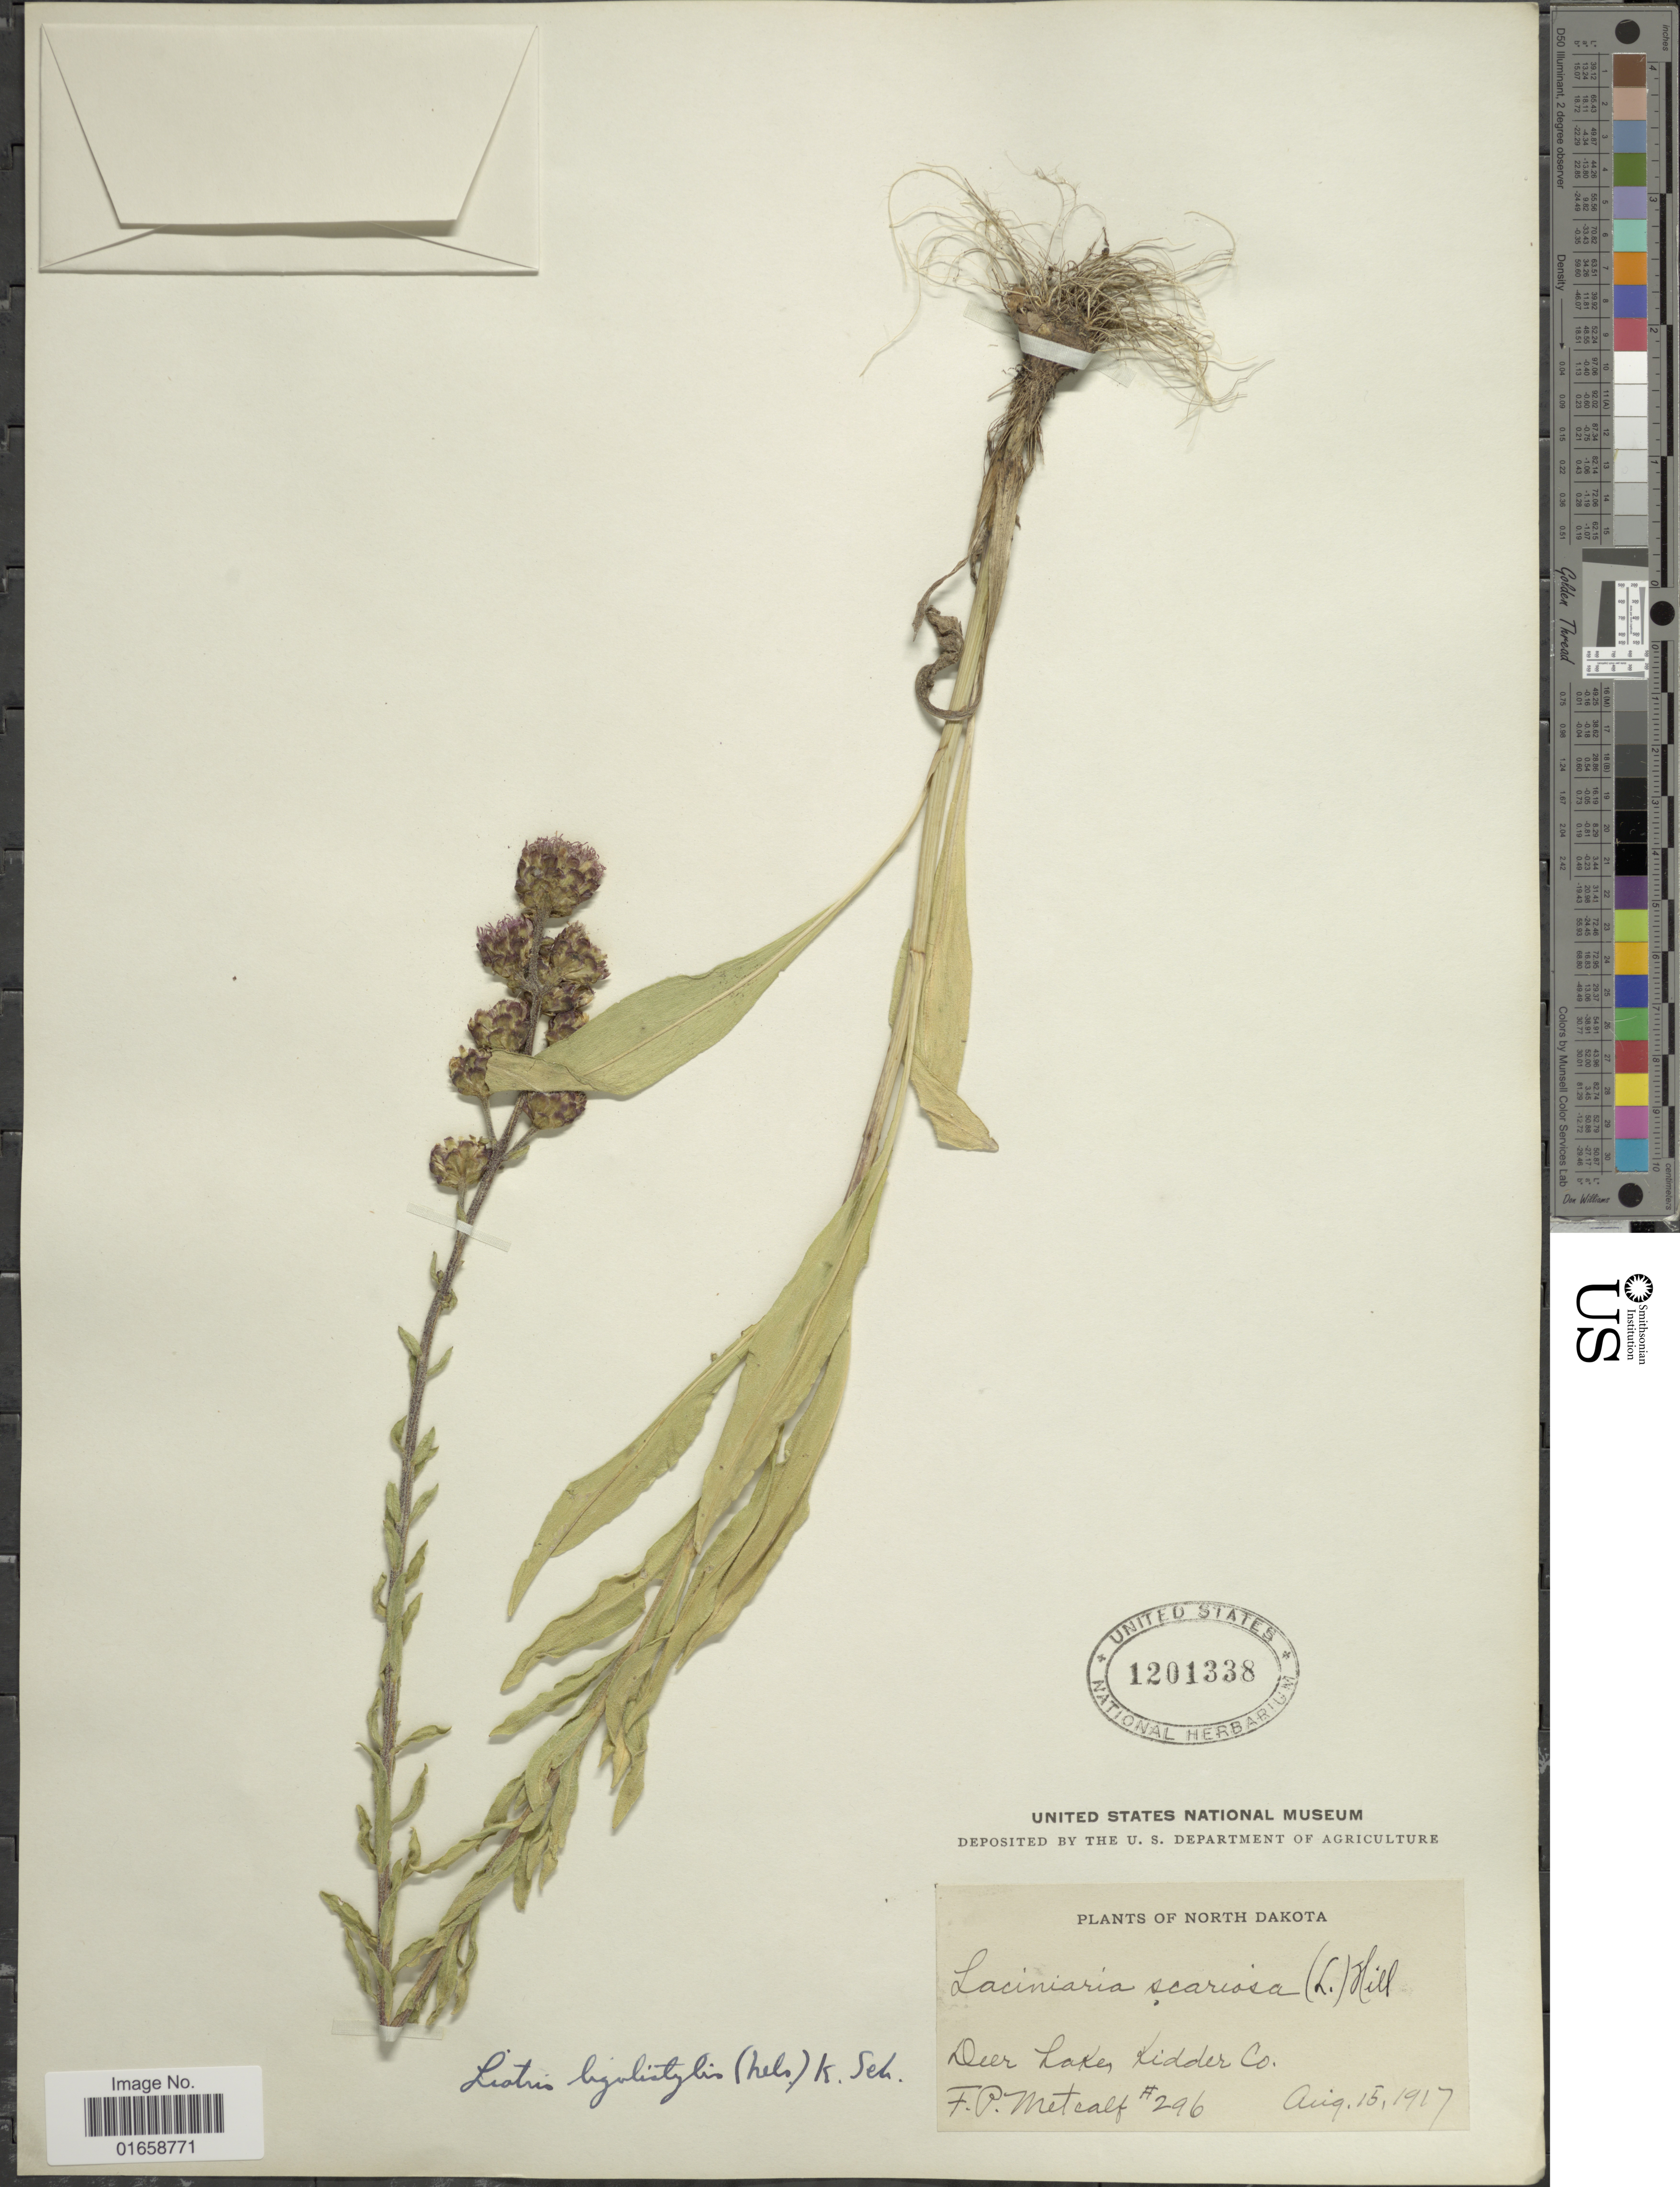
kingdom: Plantae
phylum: Tracheophyta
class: Magnoliopsida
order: Asterales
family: Asteraceae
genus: Liatris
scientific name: Liatris ligulistylis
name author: (A. Nelson) K. Schum.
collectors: F. Metcalf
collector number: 296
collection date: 1917-08-15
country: United States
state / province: North Dakota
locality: Deer Lake, Lidder Co.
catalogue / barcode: US 1201338